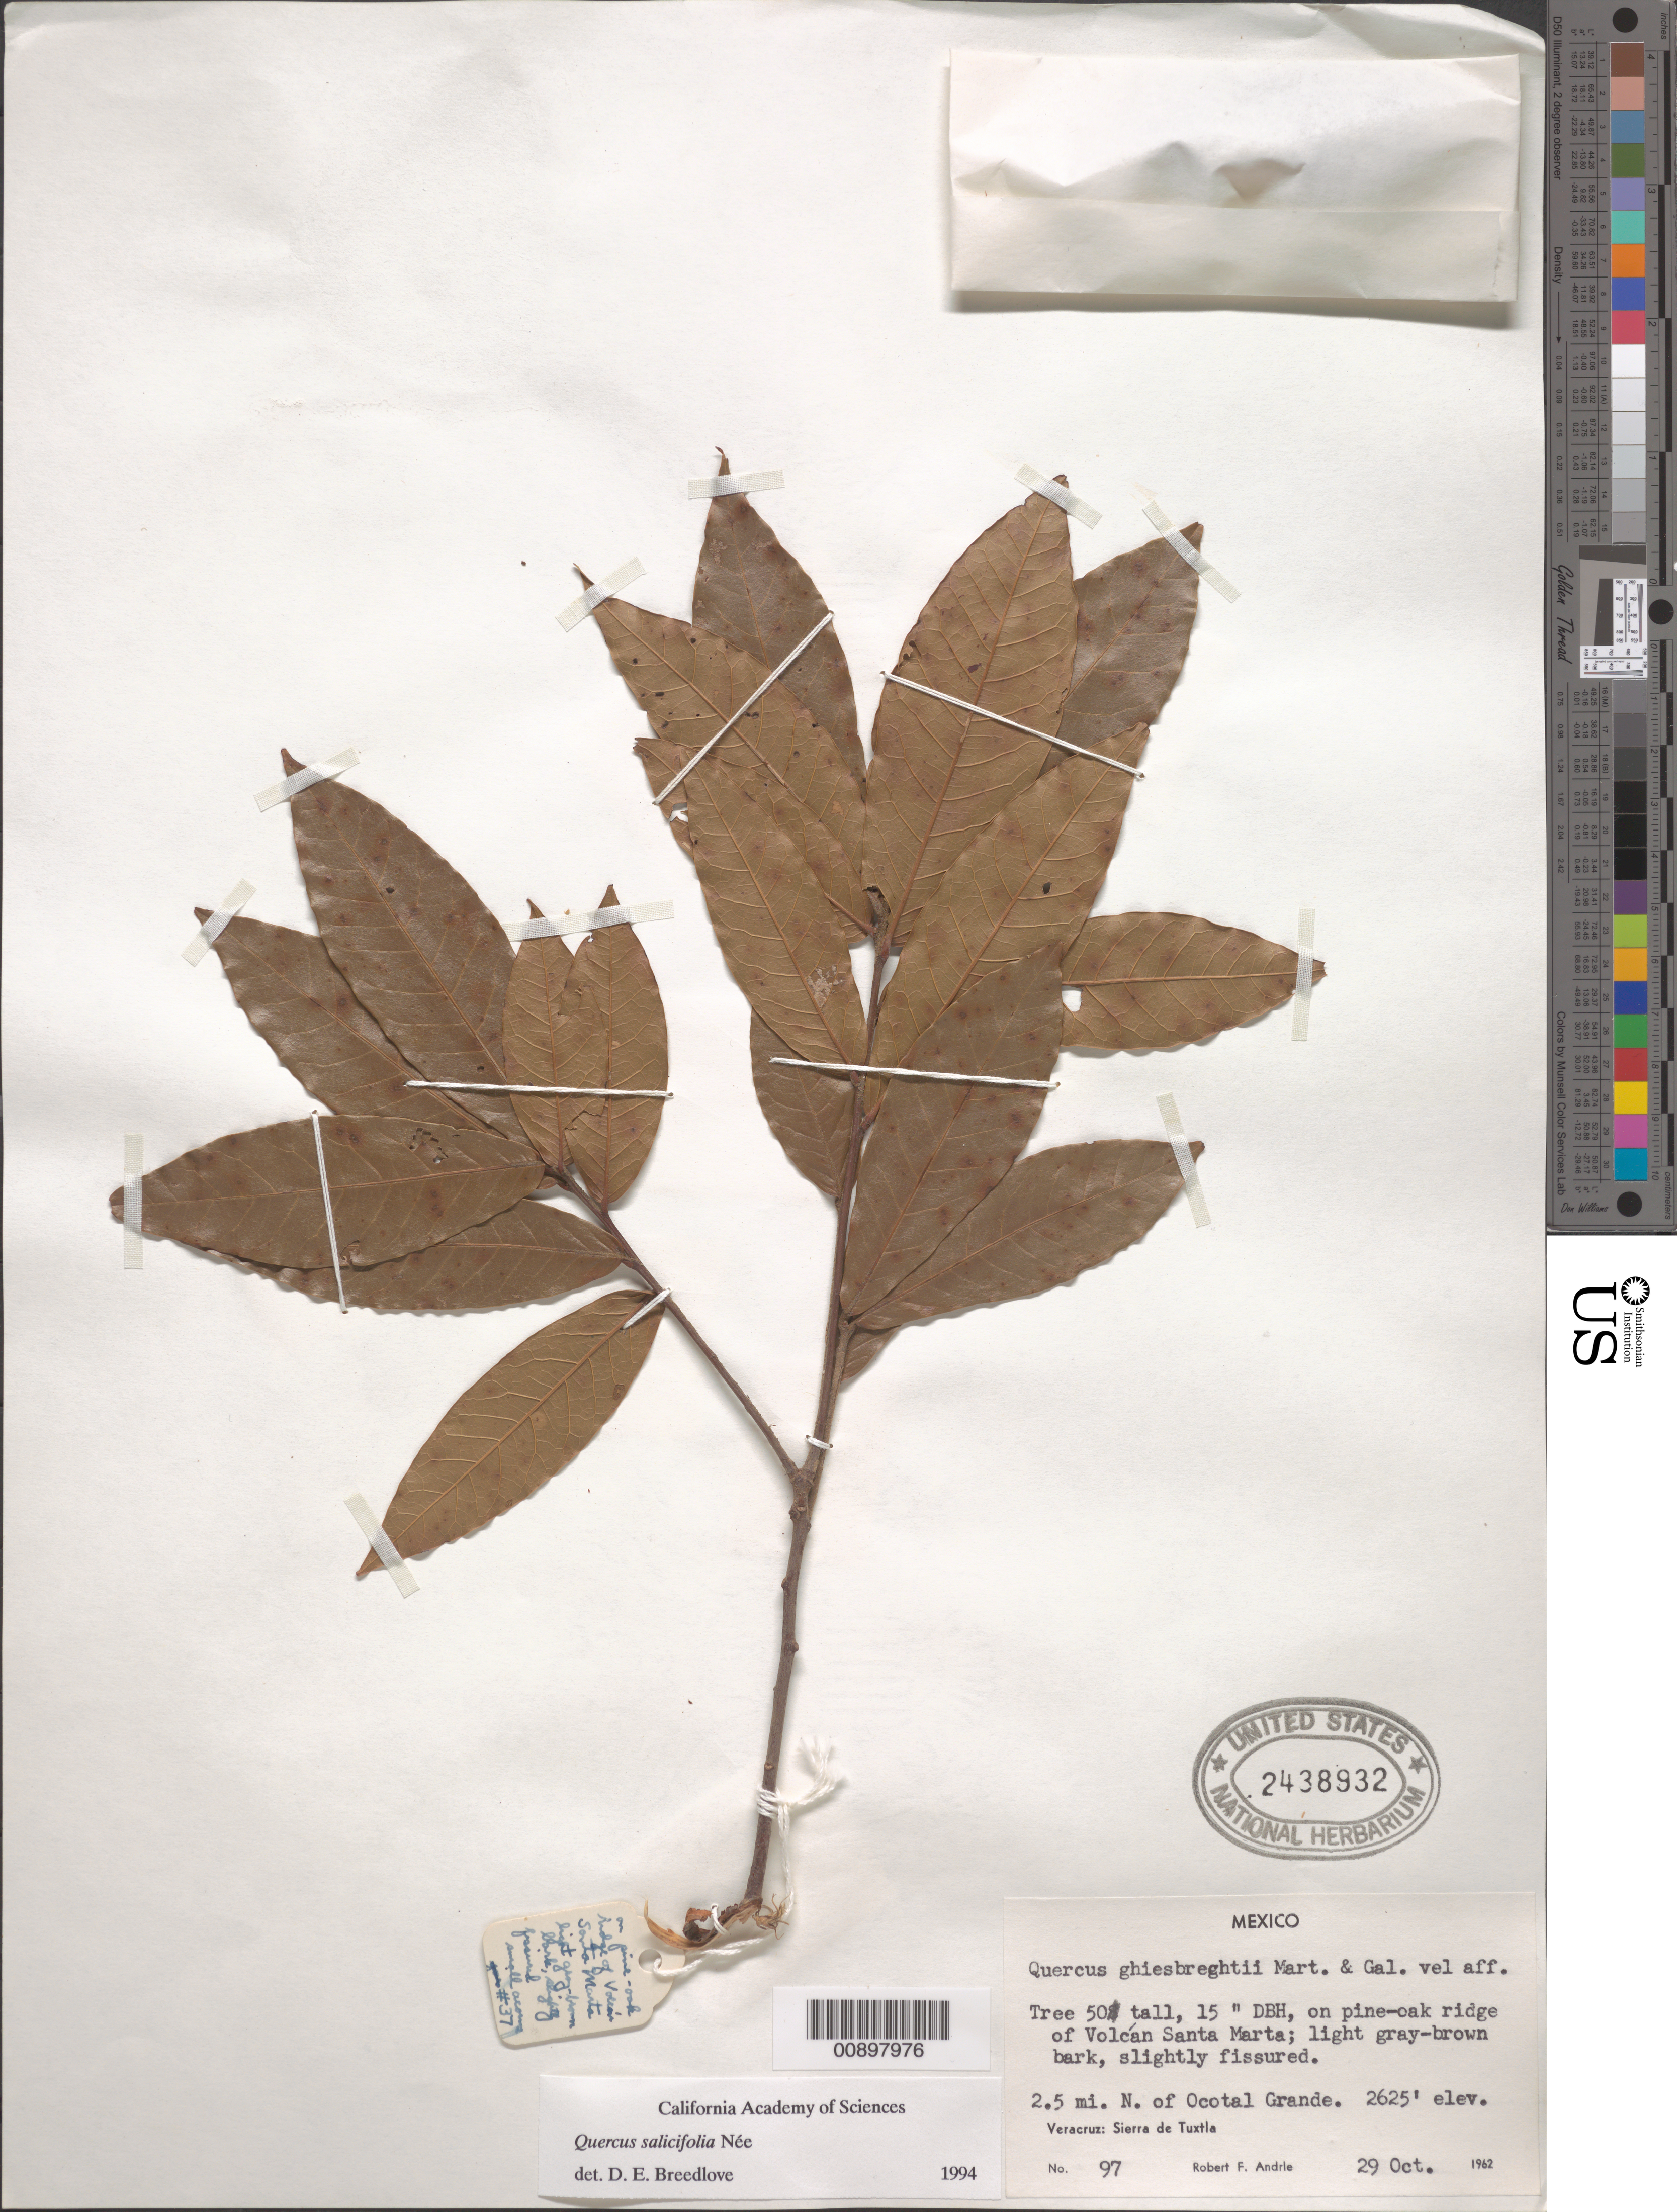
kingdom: Plantae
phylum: Tracheophyta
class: Magnoliopsida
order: Fagales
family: Fagaceae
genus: Quercus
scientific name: Quercus salicifolia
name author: Née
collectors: R. Andrle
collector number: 97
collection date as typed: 29 Oct 1962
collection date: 1962-10-29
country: Mexico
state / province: Veracruz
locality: Veracruz: Sierra de Tuxtla: 2.5 mi. N of Ocotal Grande. On pine-oak ridge of Volcán Santa Marta.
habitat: On pine-oak ridge.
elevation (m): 800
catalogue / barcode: US 2438932